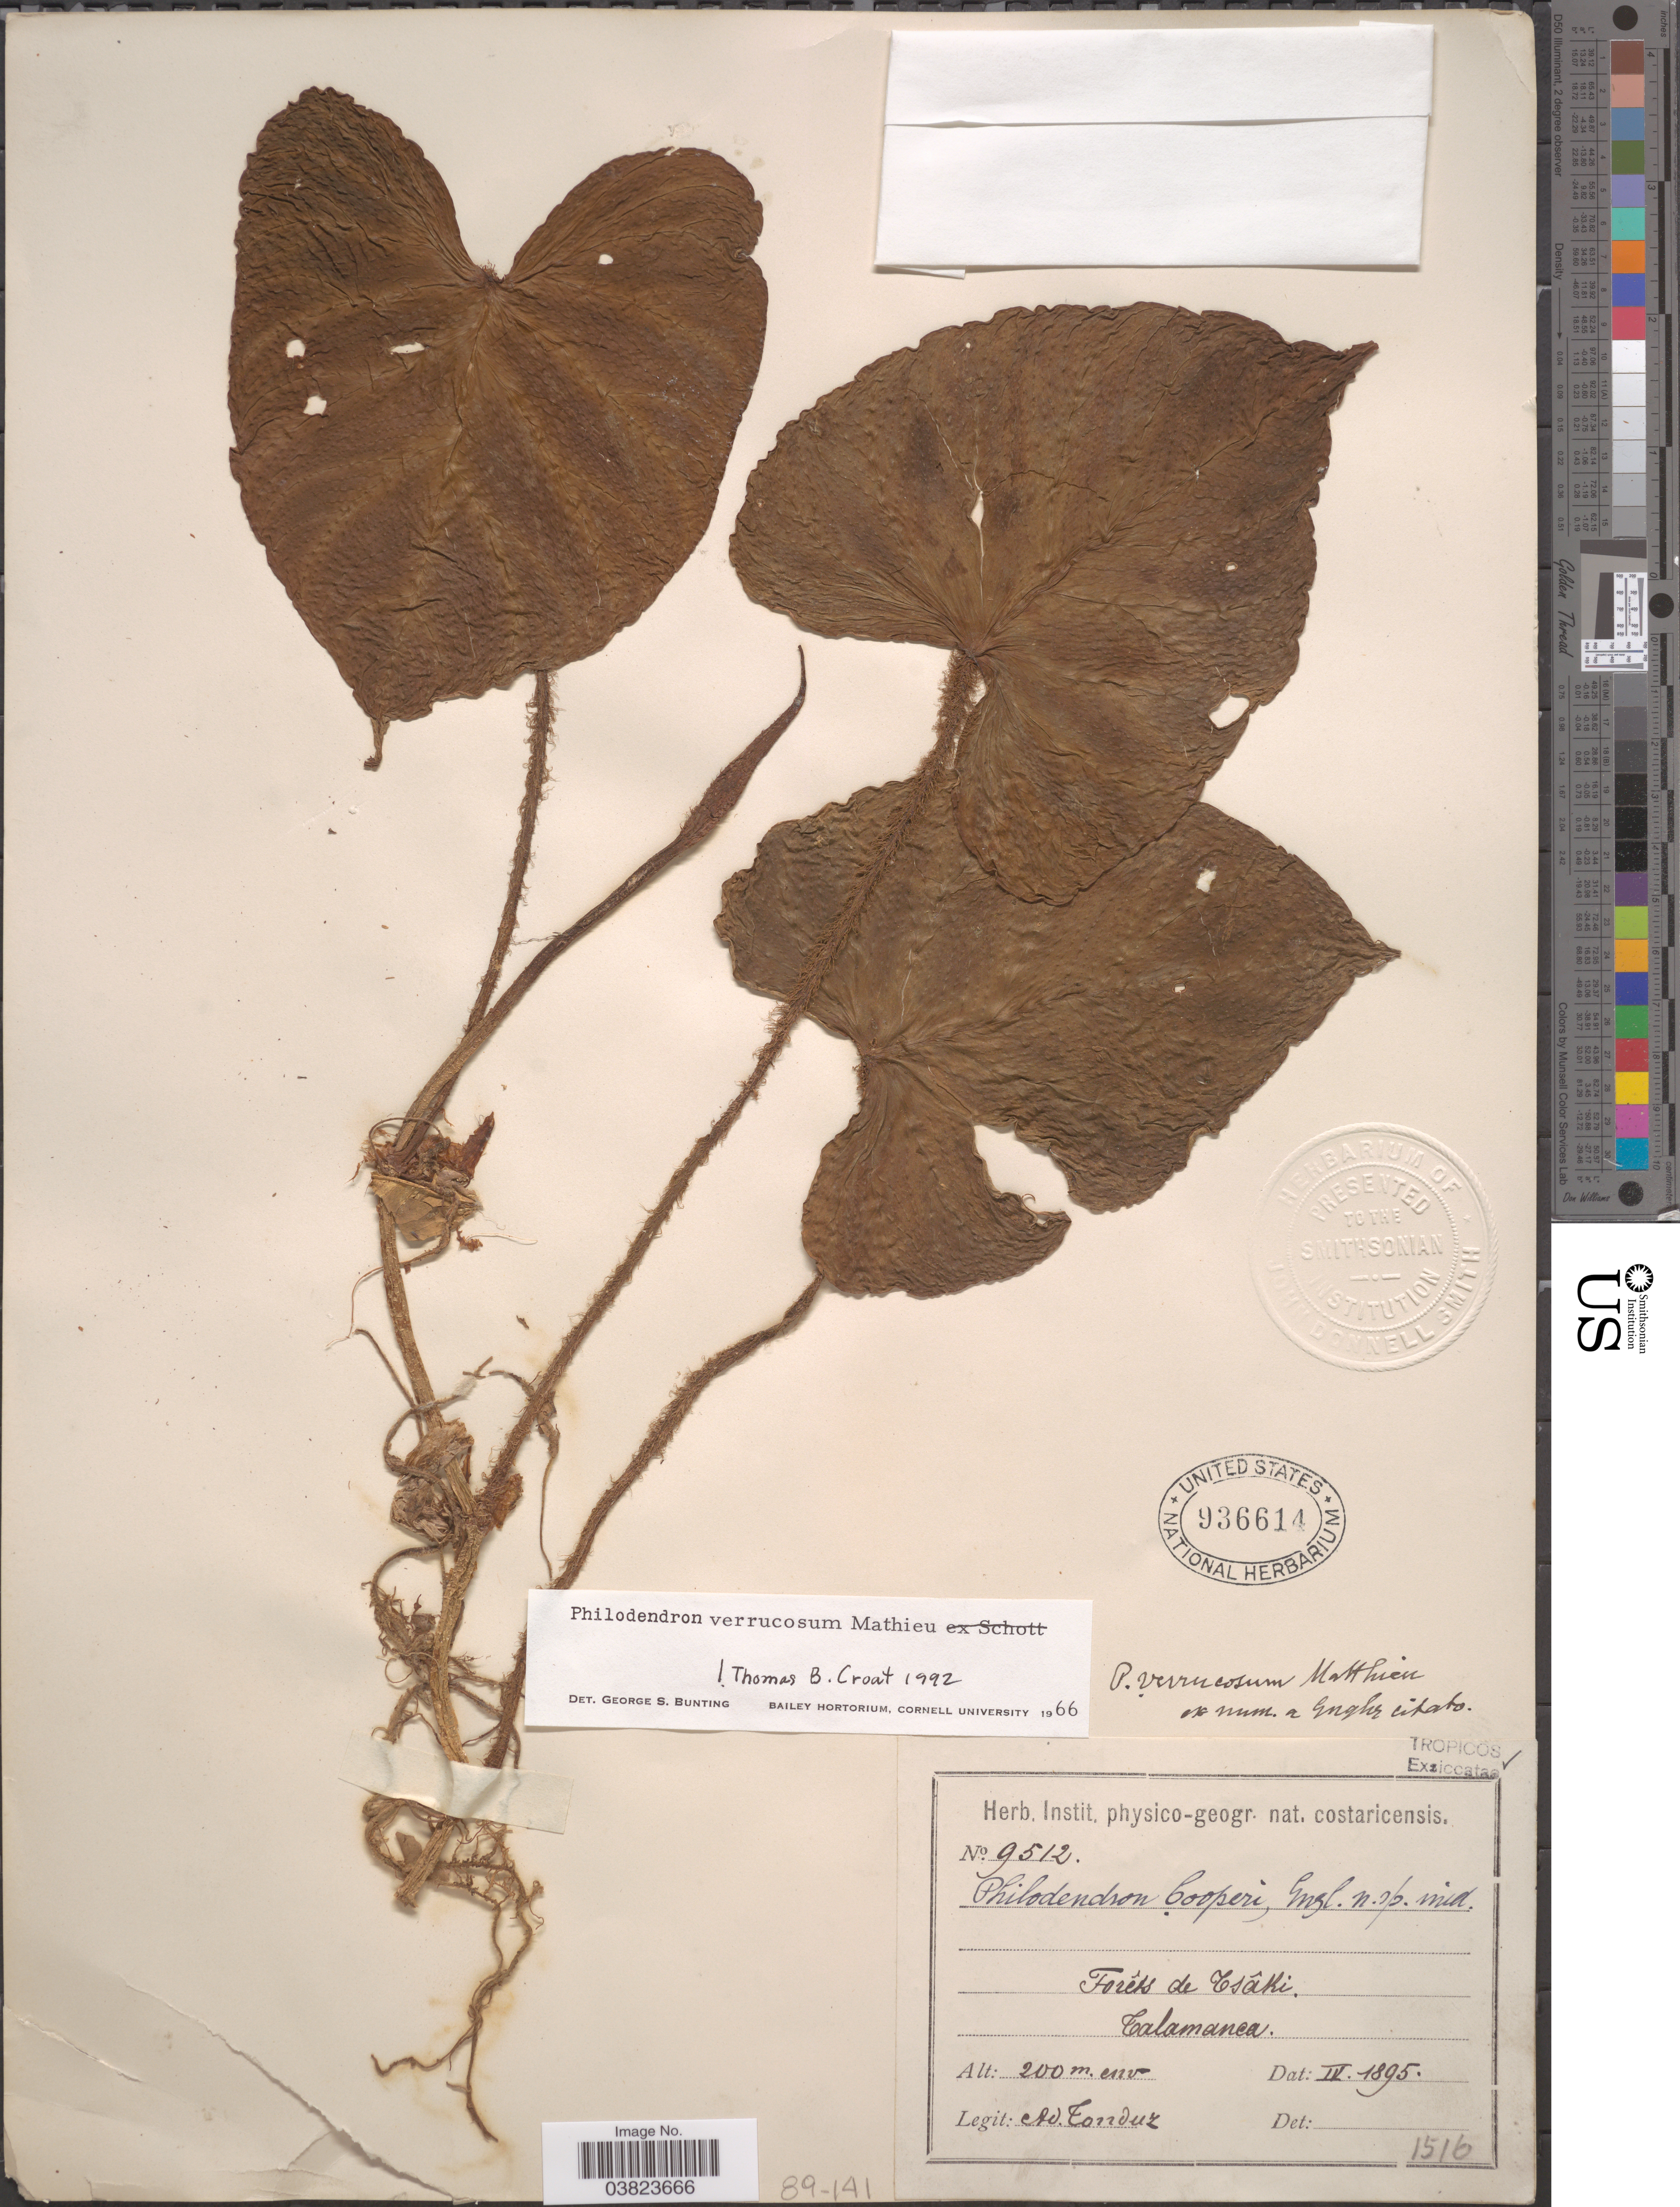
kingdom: Plantae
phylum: Tracheophyta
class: Liliopsida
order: Alismatales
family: Araceae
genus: Philodendron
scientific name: Philodendron verrucosum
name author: L. Mathieu ex Schott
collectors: A. Tonduz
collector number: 9512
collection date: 1895-04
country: Costa Rica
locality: Forêts de Tsâki. Talamanca.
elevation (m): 200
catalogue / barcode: US 936614